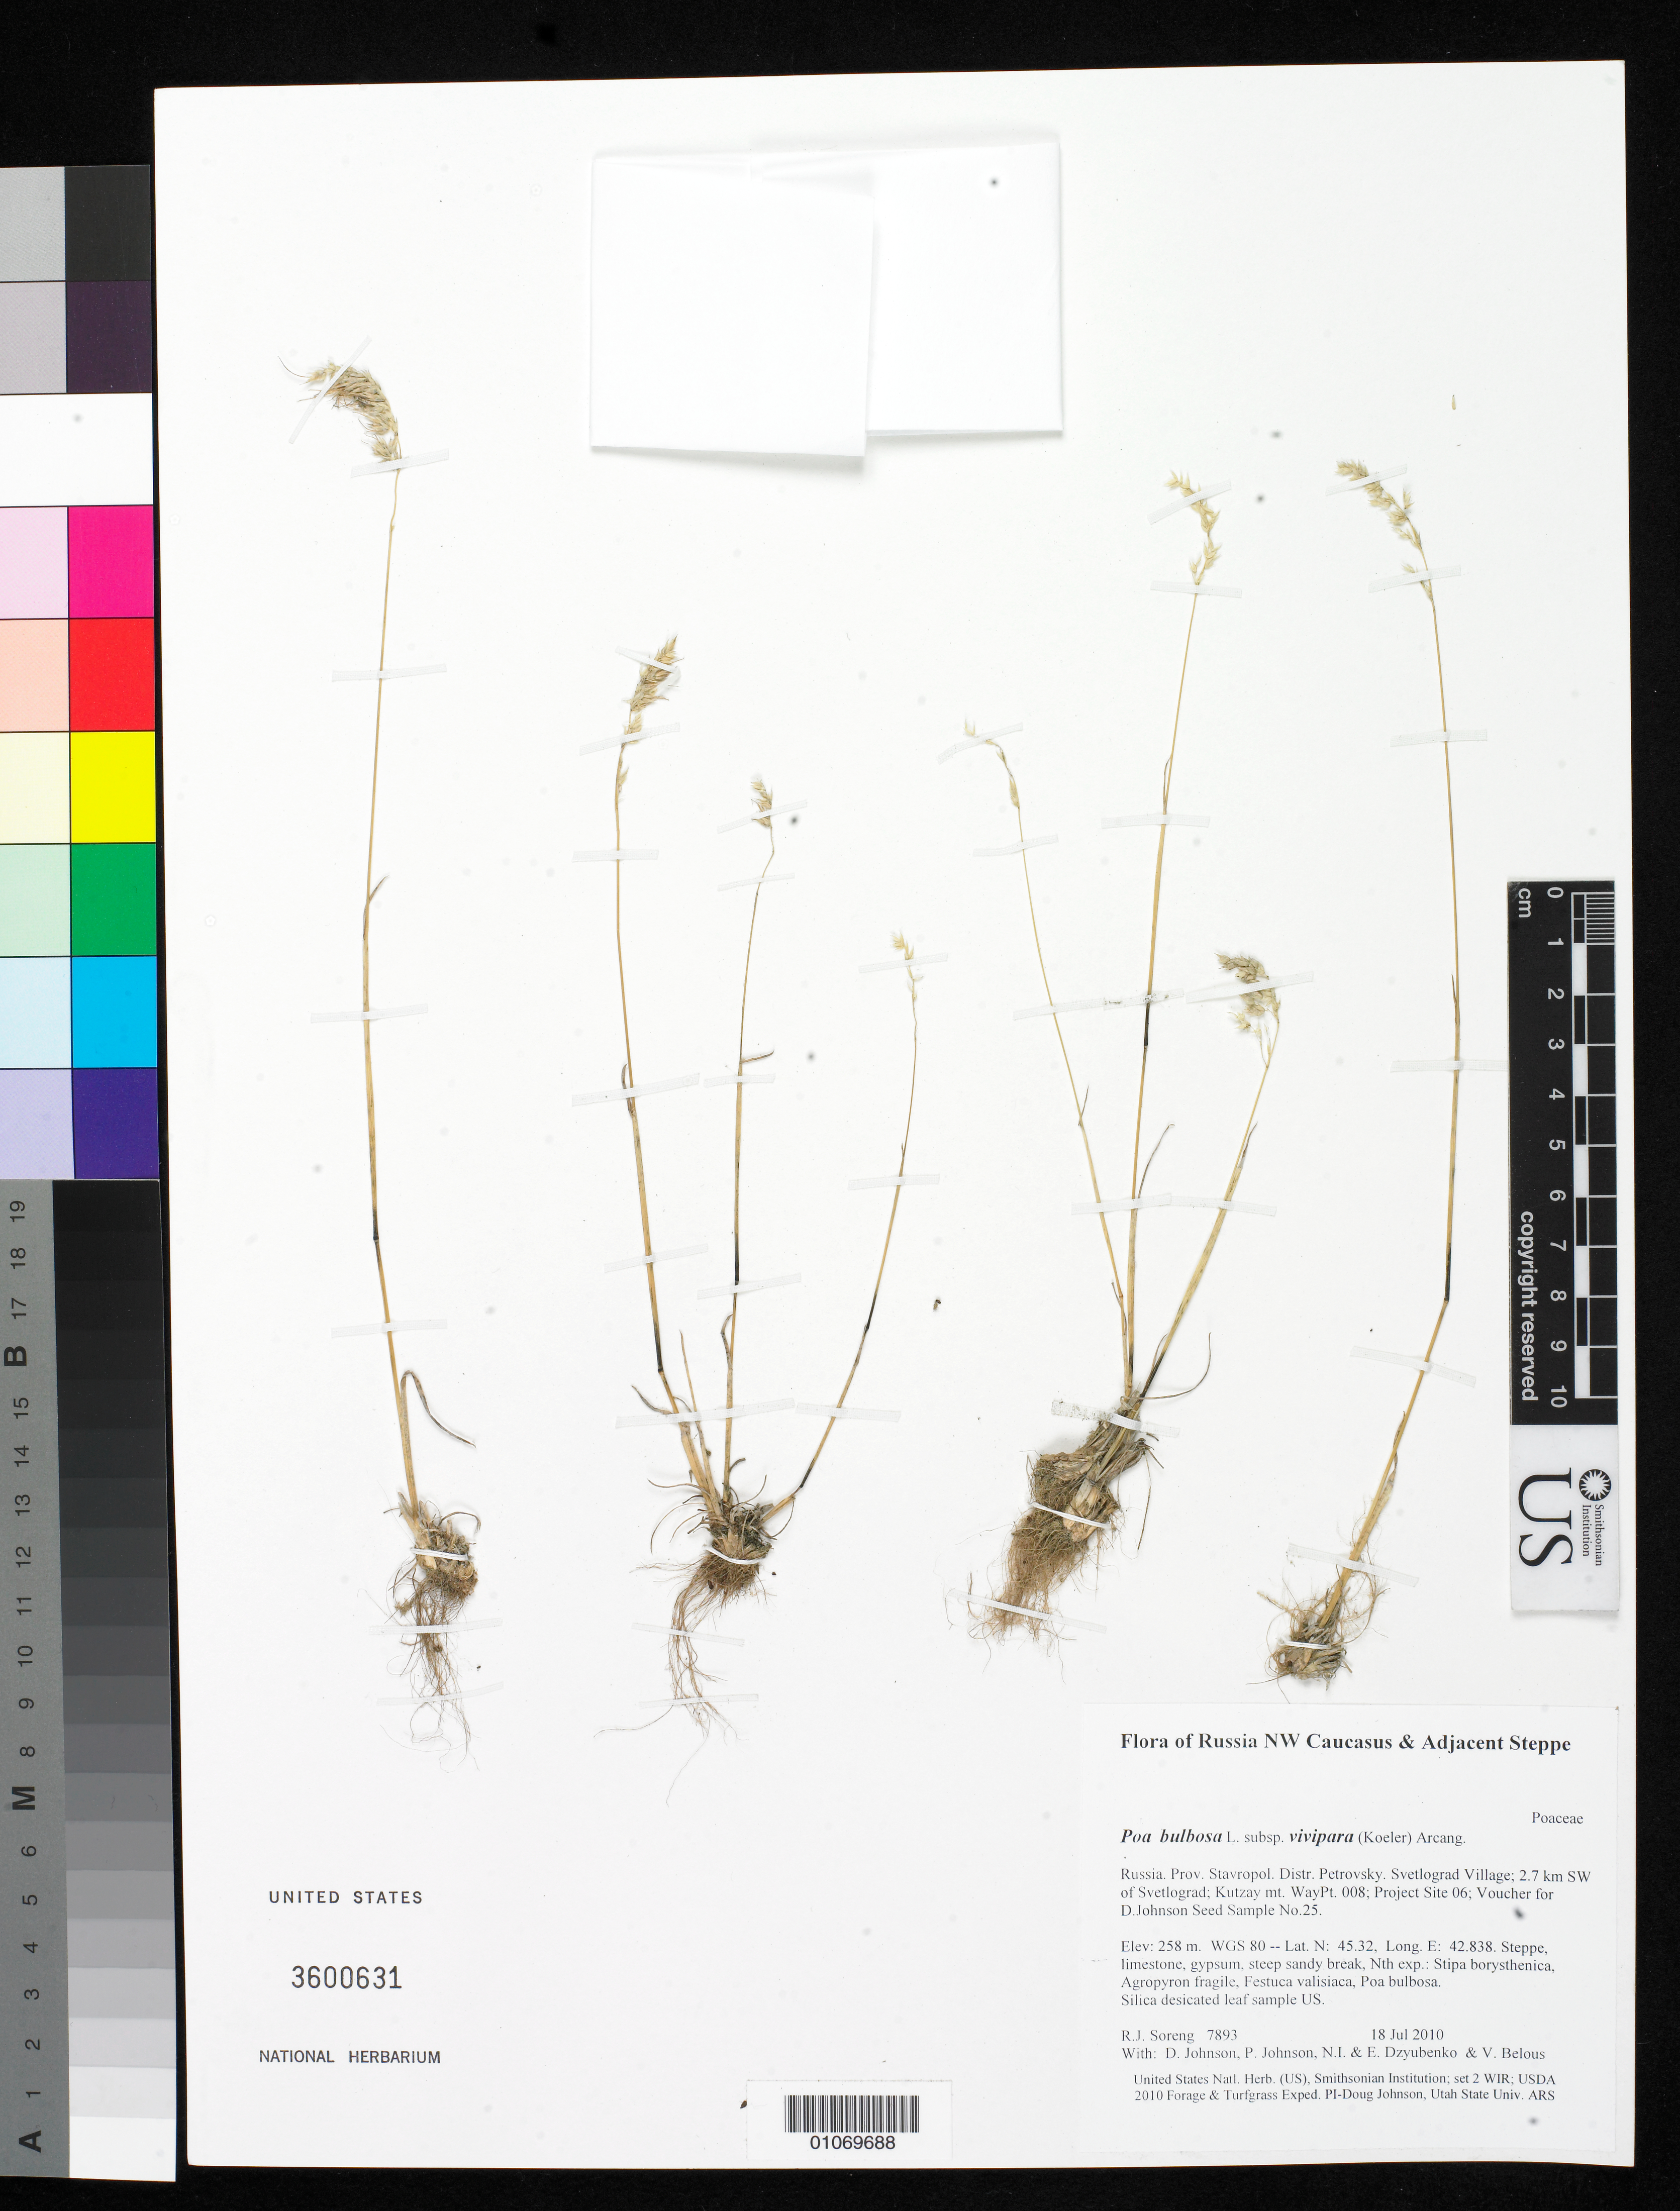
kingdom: Plantae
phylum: Tracheophyta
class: Liliopsida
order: Poales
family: Poaceae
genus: Poa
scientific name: Poa bulbosa subsp. bulbosa var. vivipara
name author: Koeler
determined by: Soreng, Robert J., Research Associate (BOT), Smithsonian Institution - National Museum of Natural History (UNITED STATES)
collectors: R. J. Soreng, D. Johnson, P. Johnson, N. Dzyubenko, E. Dzyubenko & V. Belous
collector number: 7893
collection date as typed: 18 Jul 2010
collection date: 2010-07-18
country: Russian Federation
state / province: Stavropol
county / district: Petrovsky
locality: Svetlograd Village; 2.7 km SW of Svetlograd; Kutzay mt.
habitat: Steppe, limestone, gypsum, steep sandy break, Nth exp.: Stipa borysthenica, Agropyron fragile, Festuca valisiaca, Poa bulbosa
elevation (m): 258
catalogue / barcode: US 3600631